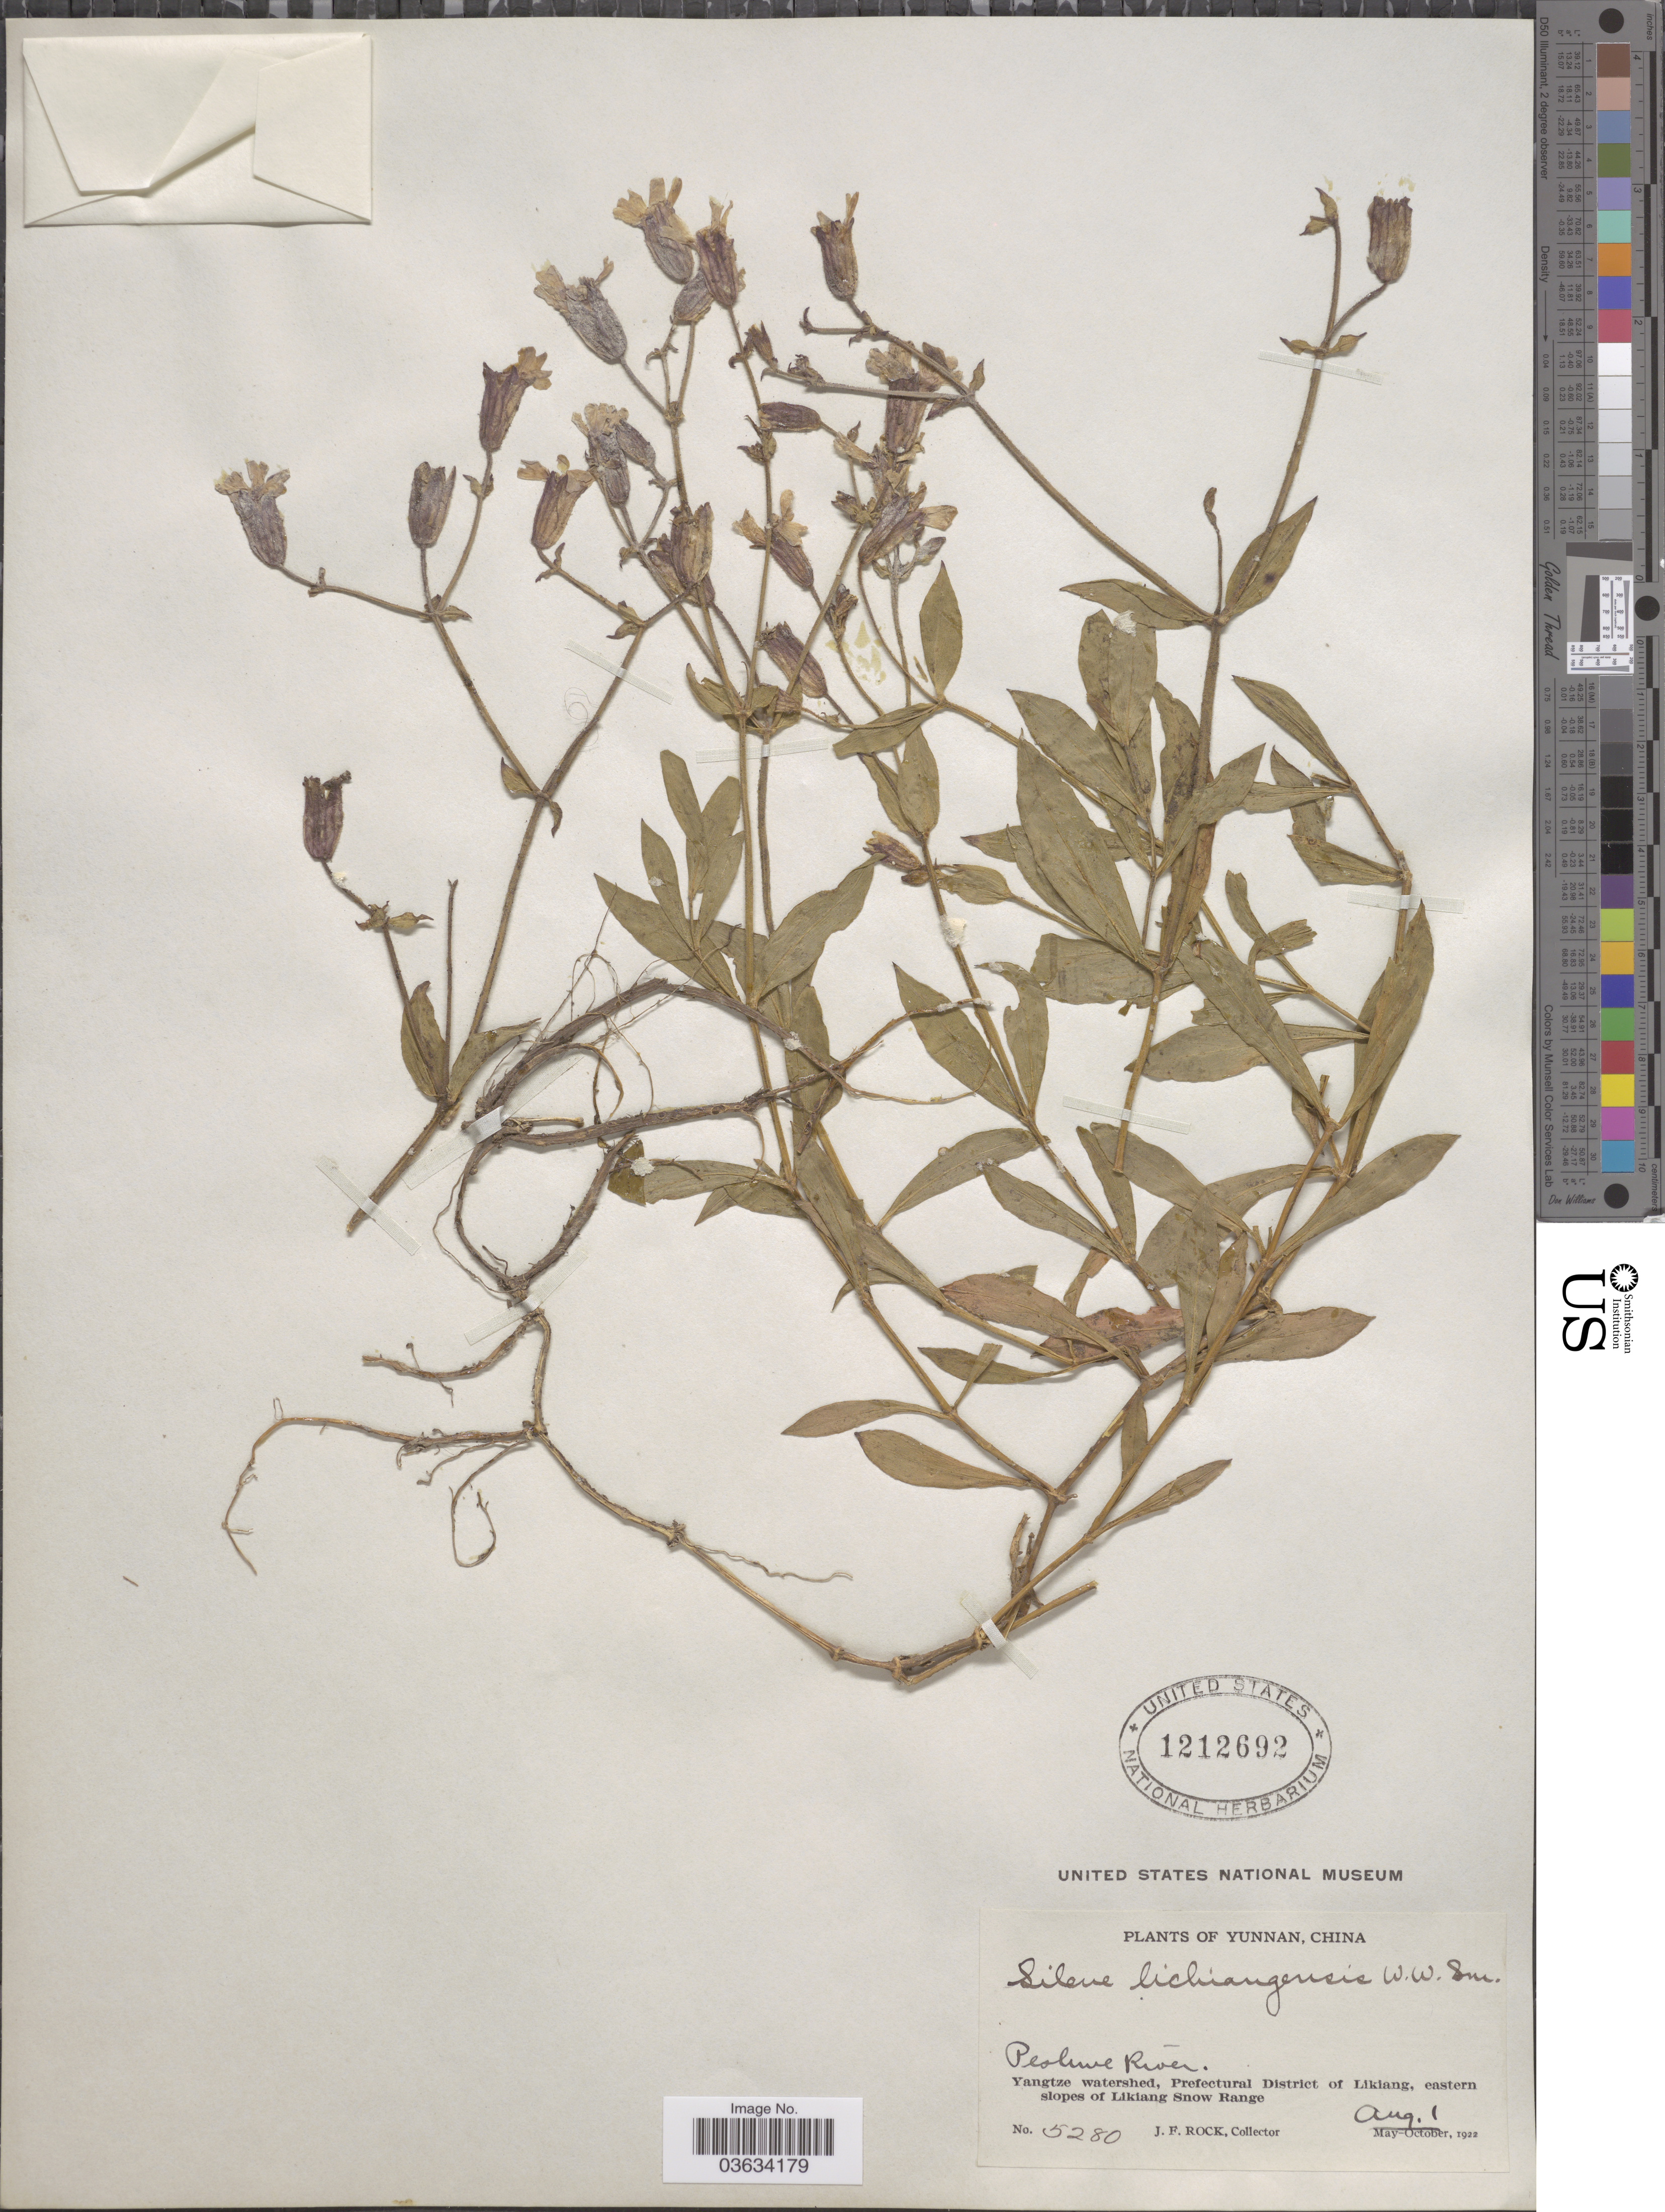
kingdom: Plantae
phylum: Tracheophyta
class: Magnoliopsida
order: Caryophyllales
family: Caryophyllaceae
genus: Silene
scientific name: Silene lichiangensis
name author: W.W. Sm.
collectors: J. Rock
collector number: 5280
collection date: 1922-08-01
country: China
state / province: Yunnan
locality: Peshwe River. Yangtze watershed, Prefectural District of Likiang, eastern slopes of Likiang Snow Range.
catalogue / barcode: US 1212692